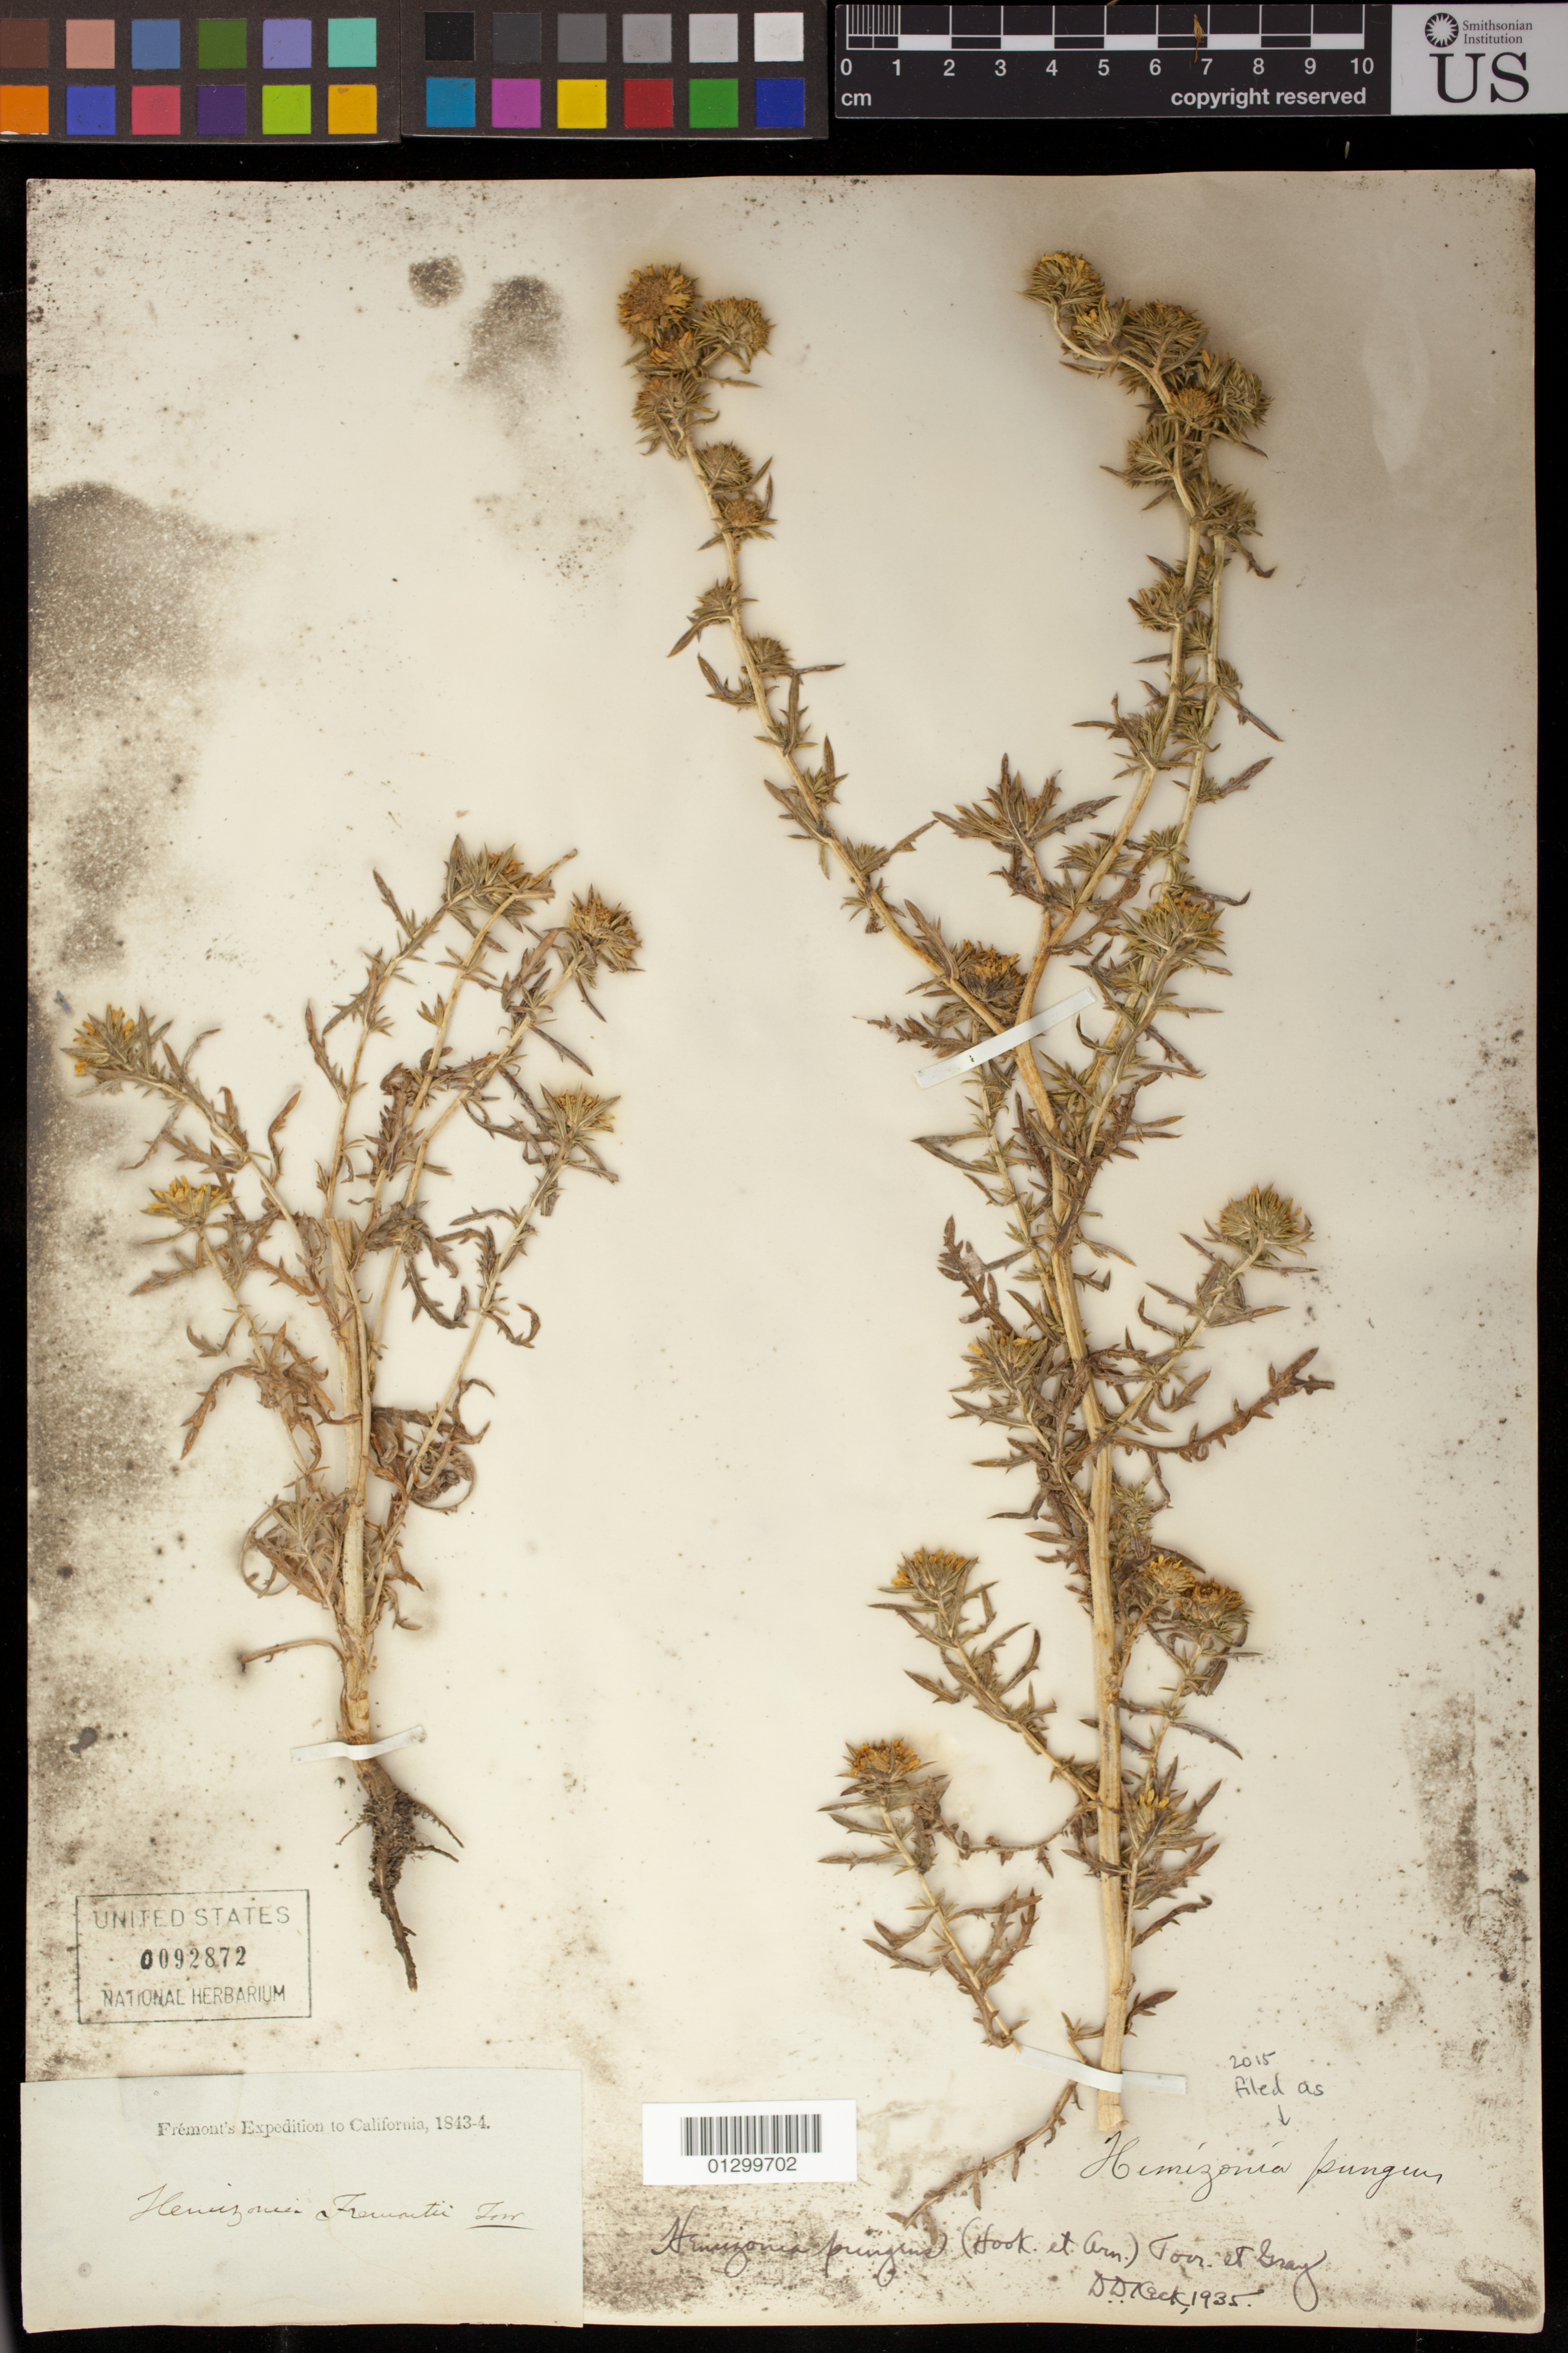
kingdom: Plantae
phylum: Tracheophyta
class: Magnoliopsida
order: Asterales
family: Asteraceae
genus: Hemizonia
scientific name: Hemizonia pungens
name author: (Hook. & Arn.) Torr. & A. Gray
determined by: Keck, David D.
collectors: J. C. Frémont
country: United States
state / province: California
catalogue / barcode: US 92872